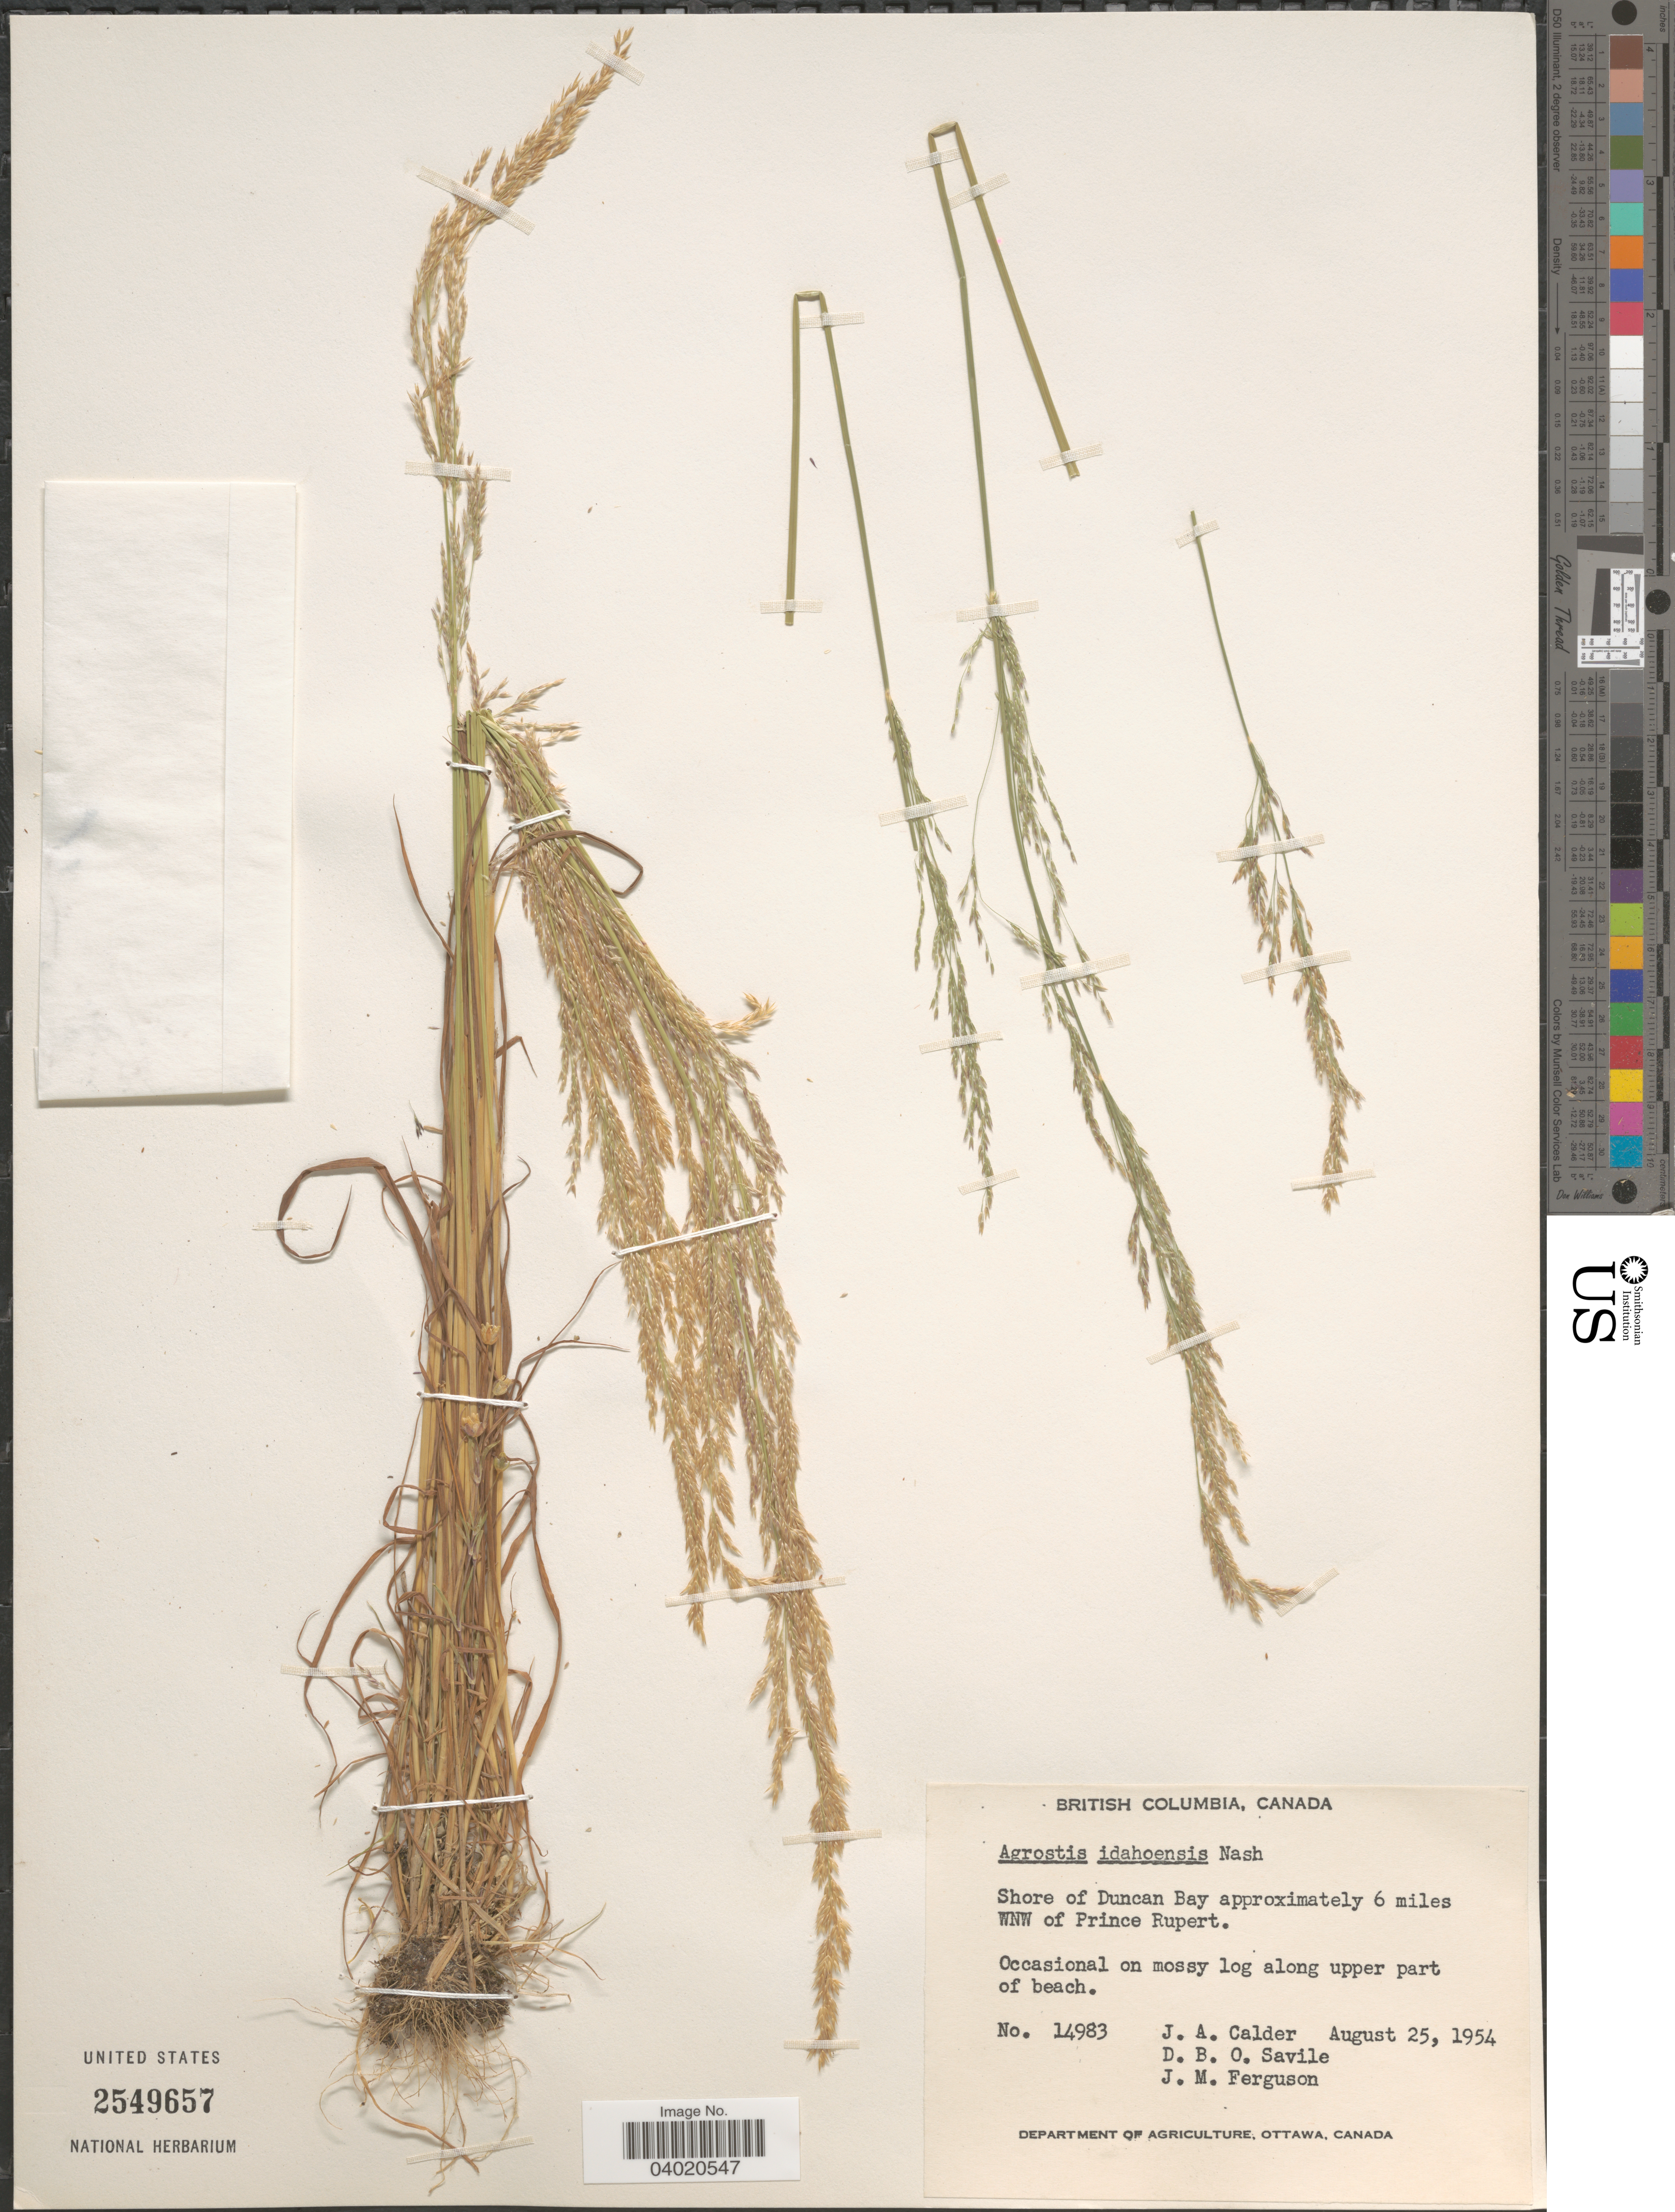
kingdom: Plantae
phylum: Tracheophyta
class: Liliopsida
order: Poales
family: Poaceae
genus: Agrostis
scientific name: Agrostis idahoensis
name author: Nash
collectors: J. A. Calder, D. Savile & J. M. Ferguson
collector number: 14983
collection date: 1954-08-25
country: Canada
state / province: British Columbia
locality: Shore of Duncan bay approximately 6 miles WNW of Prince Rupert.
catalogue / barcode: US 2549657